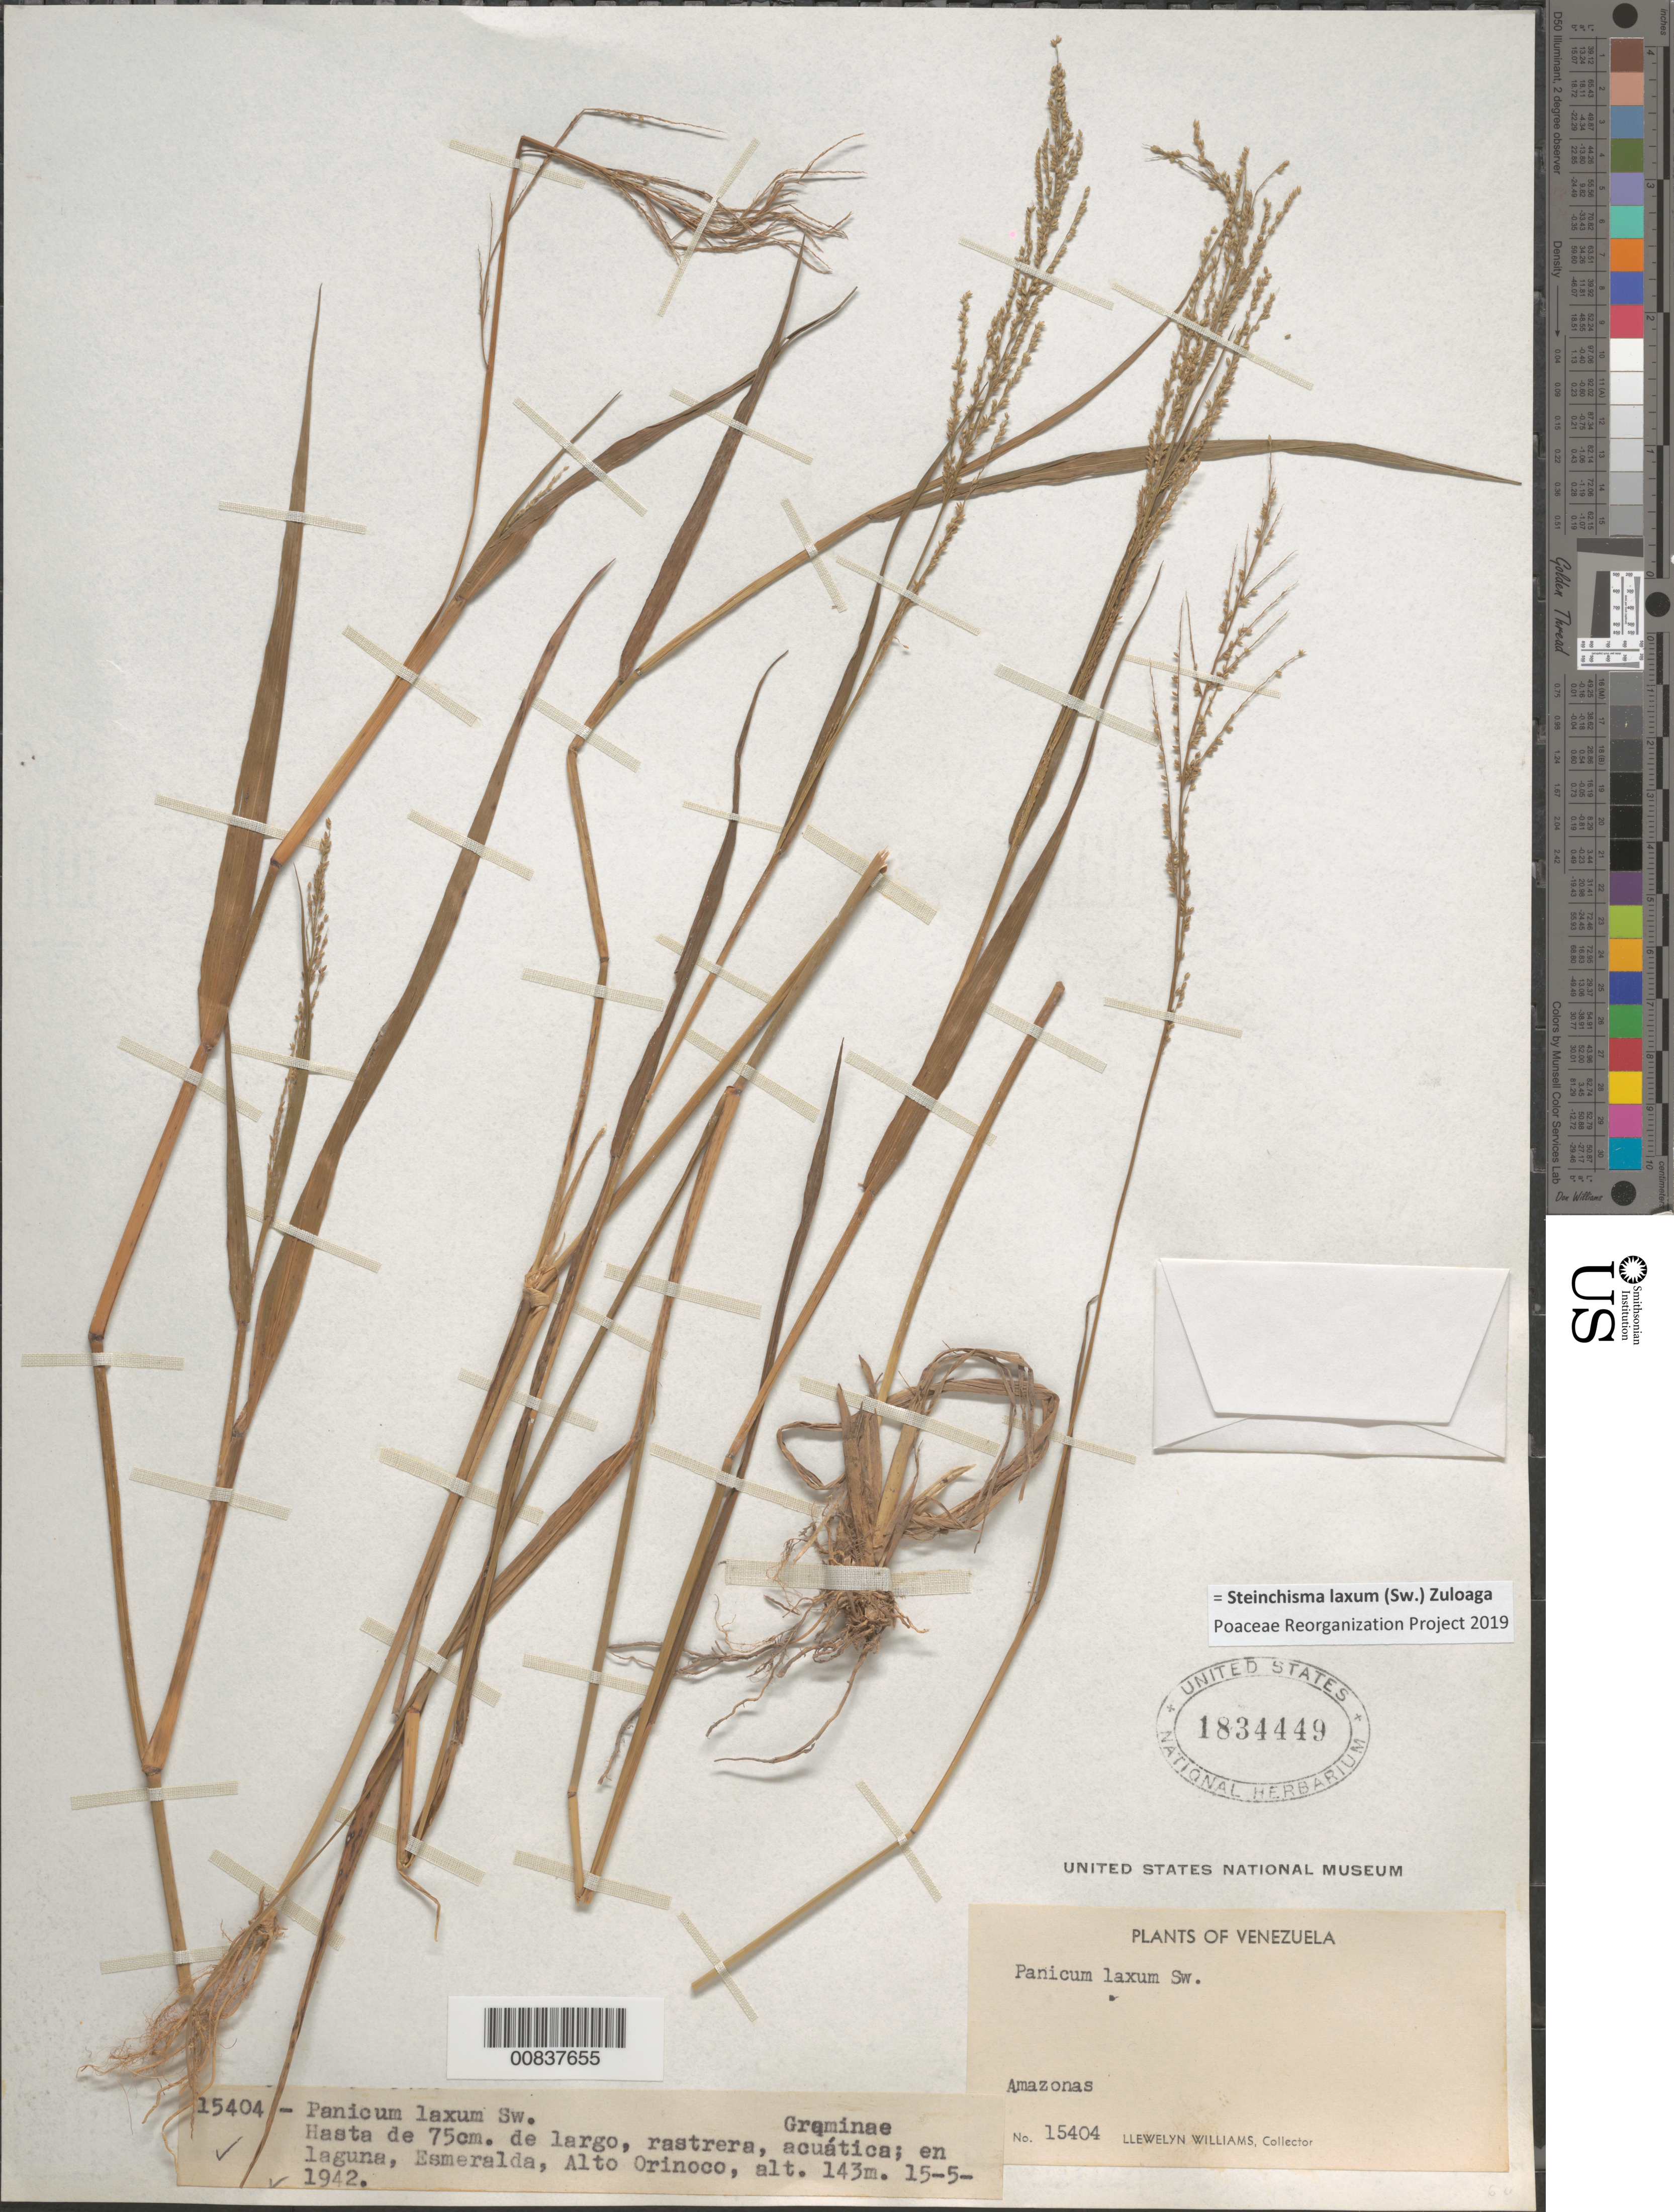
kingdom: Plantae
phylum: Tracheophyta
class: Liliopsida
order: Poales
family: Poaceae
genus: Panicum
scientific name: Panicum laxum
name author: Sw.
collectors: Ll. Williams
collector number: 15404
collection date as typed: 15-May-42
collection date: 1942-05-15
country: Venezuela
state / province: Amazonas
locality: Esmeralda, Alto Orinoco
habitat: En laguna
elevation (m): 143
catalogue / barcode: US 1834449